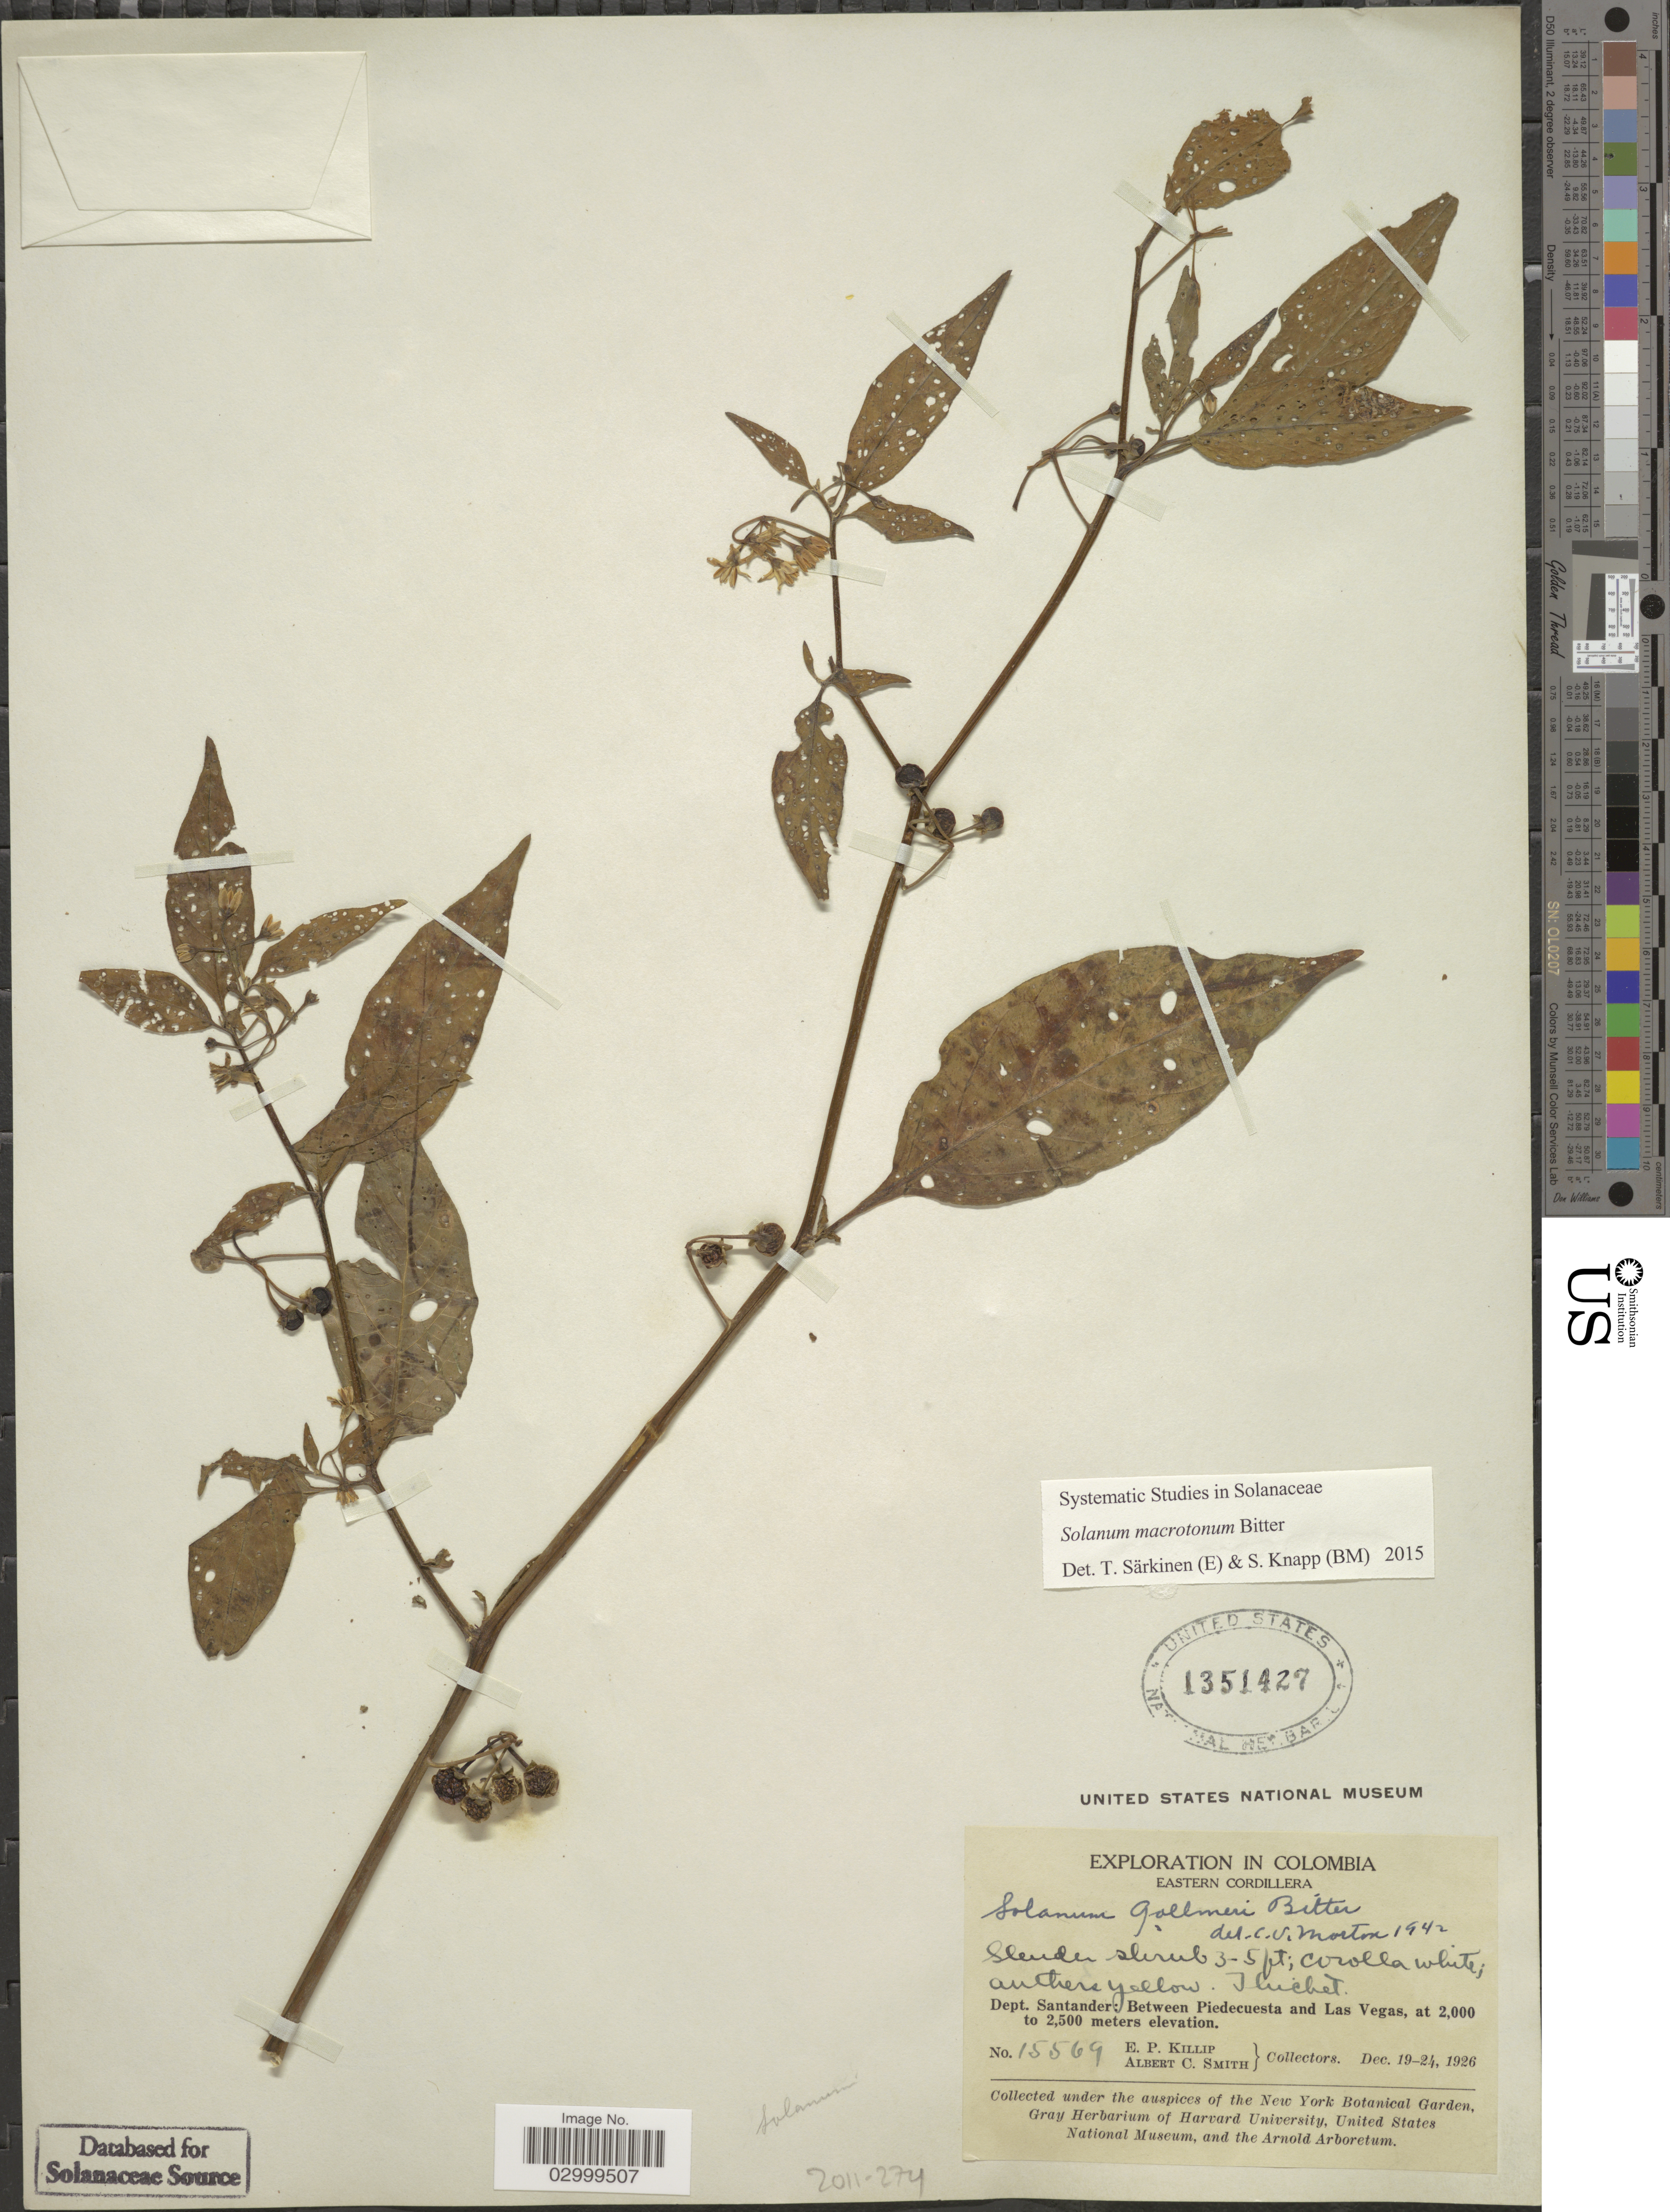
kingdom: Plantae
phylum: Tracheophyta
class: Magnoliopsida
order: Solanales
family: Solanaceae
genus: Solanum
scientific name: Solanum macrotonum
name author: Bitter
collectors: E. P. Killip & A. C. Smith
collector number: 15569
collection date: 1926-12-19/1926-12-24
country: Colombia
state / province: Santander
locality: Eastern Cordillera. Dept. Santander: Between Piedecuesta and Las Vegas.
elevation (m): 2000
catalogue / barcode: US 1351427